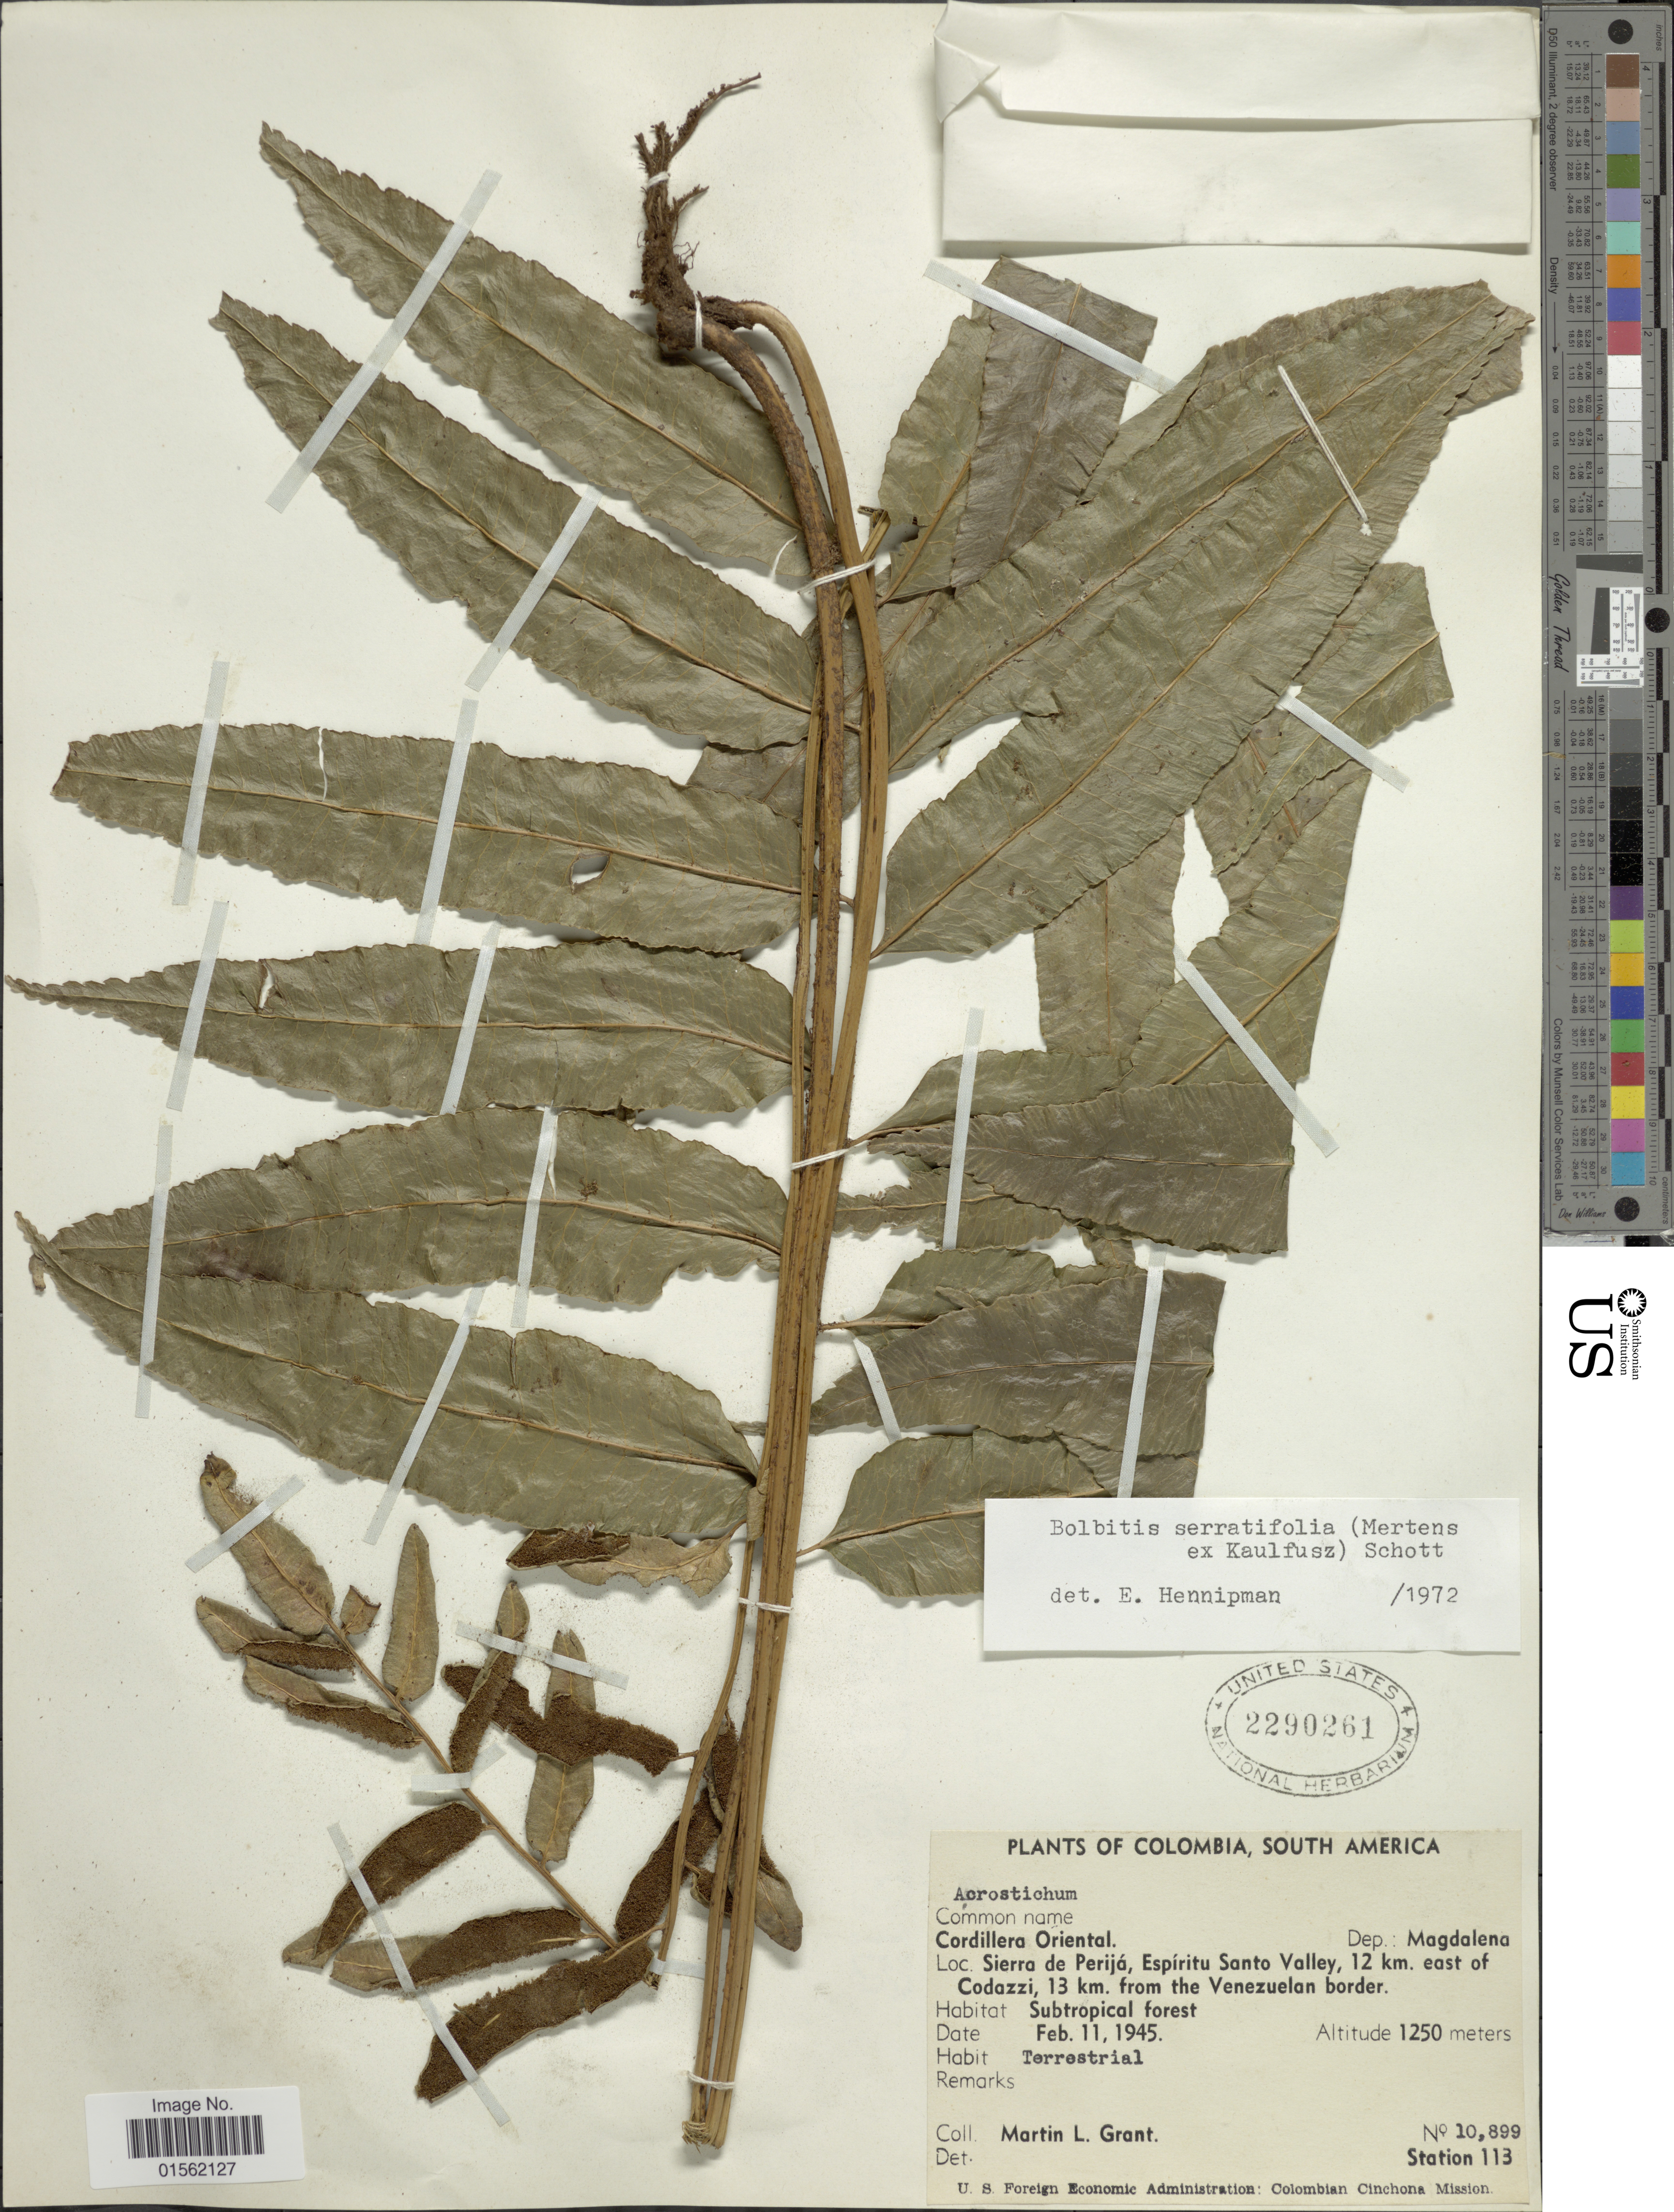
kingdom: Plantae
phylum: Tracheophyta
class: Polypodiopsida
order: Polypodiales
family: Dryopteridaceae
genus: Bolbitis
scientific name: Bolbitis serratifolia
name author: (Mert. ex Kaulf.) Schott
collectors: M. L. Grant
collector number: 10899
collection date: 1945-02-11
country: Colombia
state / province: Magdalena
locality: South America, Cordillera Oriental, Sierra de Perijá, Espíritu Santo Valley, 12 km. east of Codazzi, 13 km. from the Venezuelan border, subtropical forest, station 113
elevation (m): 1250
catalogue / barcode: US 2290261